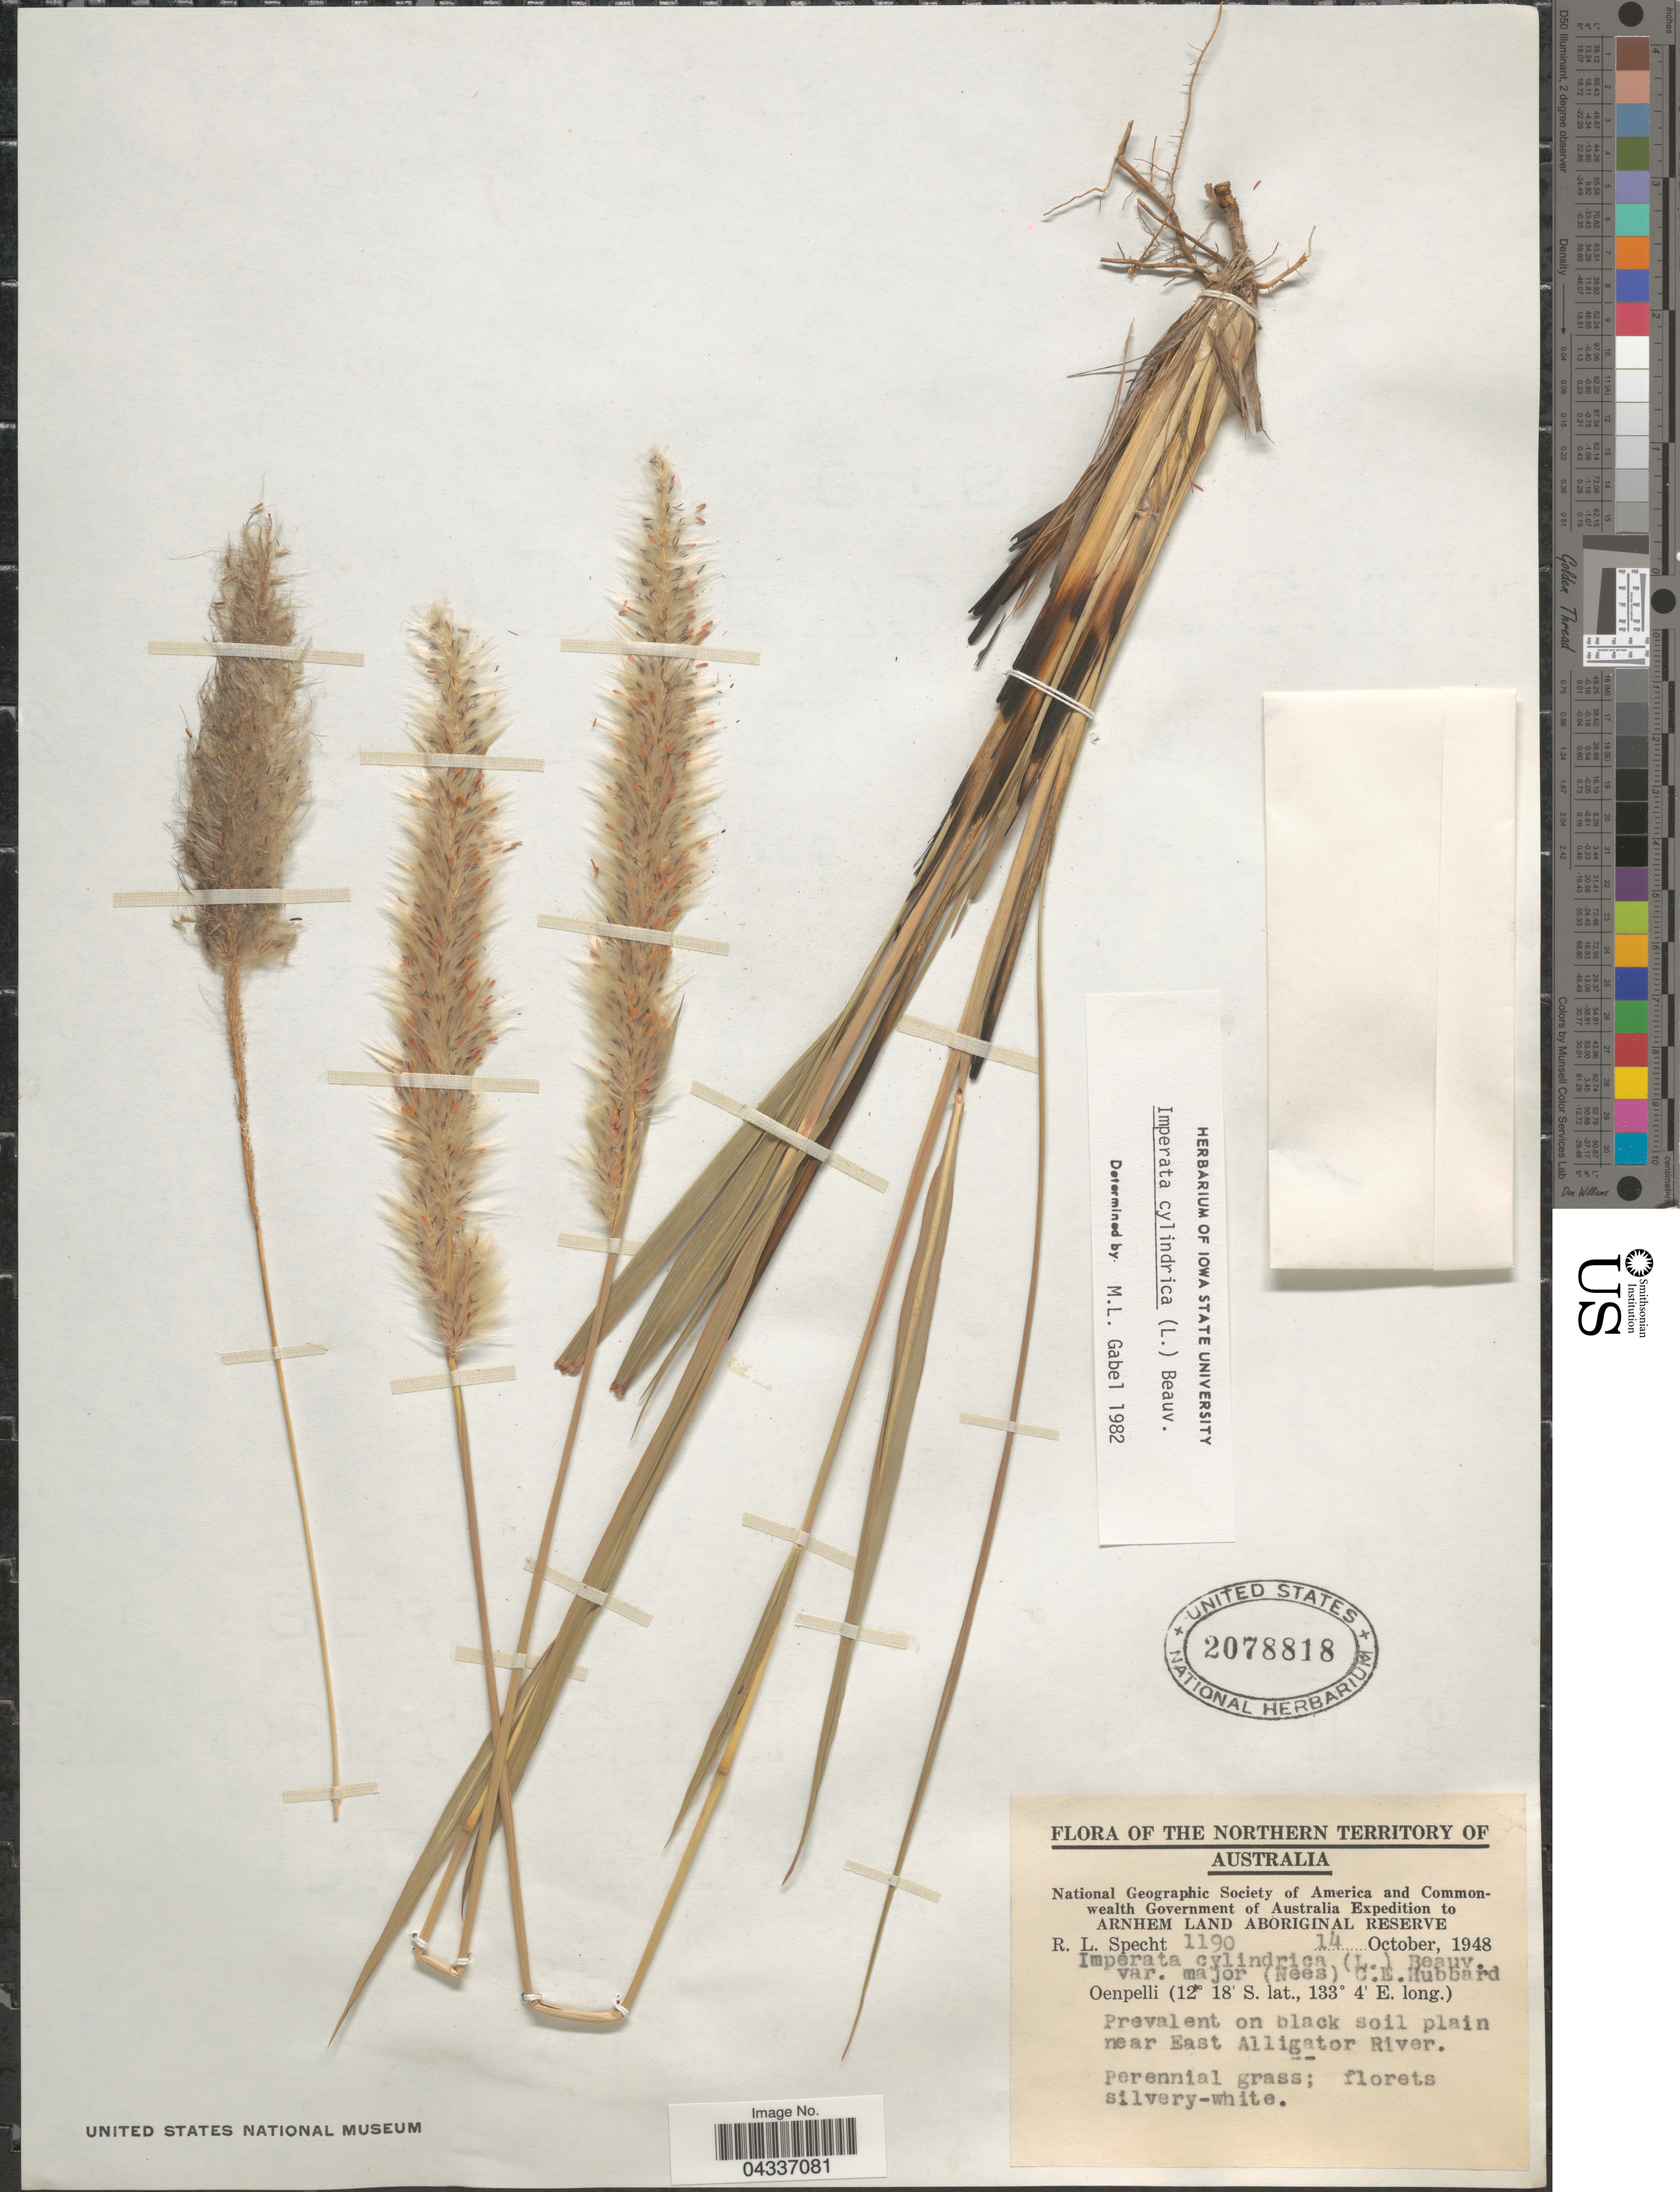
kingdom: Plantae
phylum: Tracheophyta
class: Liliopsida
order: Poales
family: Poaceae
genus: Imperata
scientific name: Imperata cylindrica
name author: (L.) P. Beauv.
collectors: R. L. Specht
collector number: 1190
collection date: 1948-10-14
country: Australia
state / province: Northern Territory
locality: National Geographic Society of America and Commonwealth Government of Australia Expedition to Arnhem Land Aboriginal Reserve. Oenpelli. Near East Alligator River.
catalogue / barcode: US 2078818